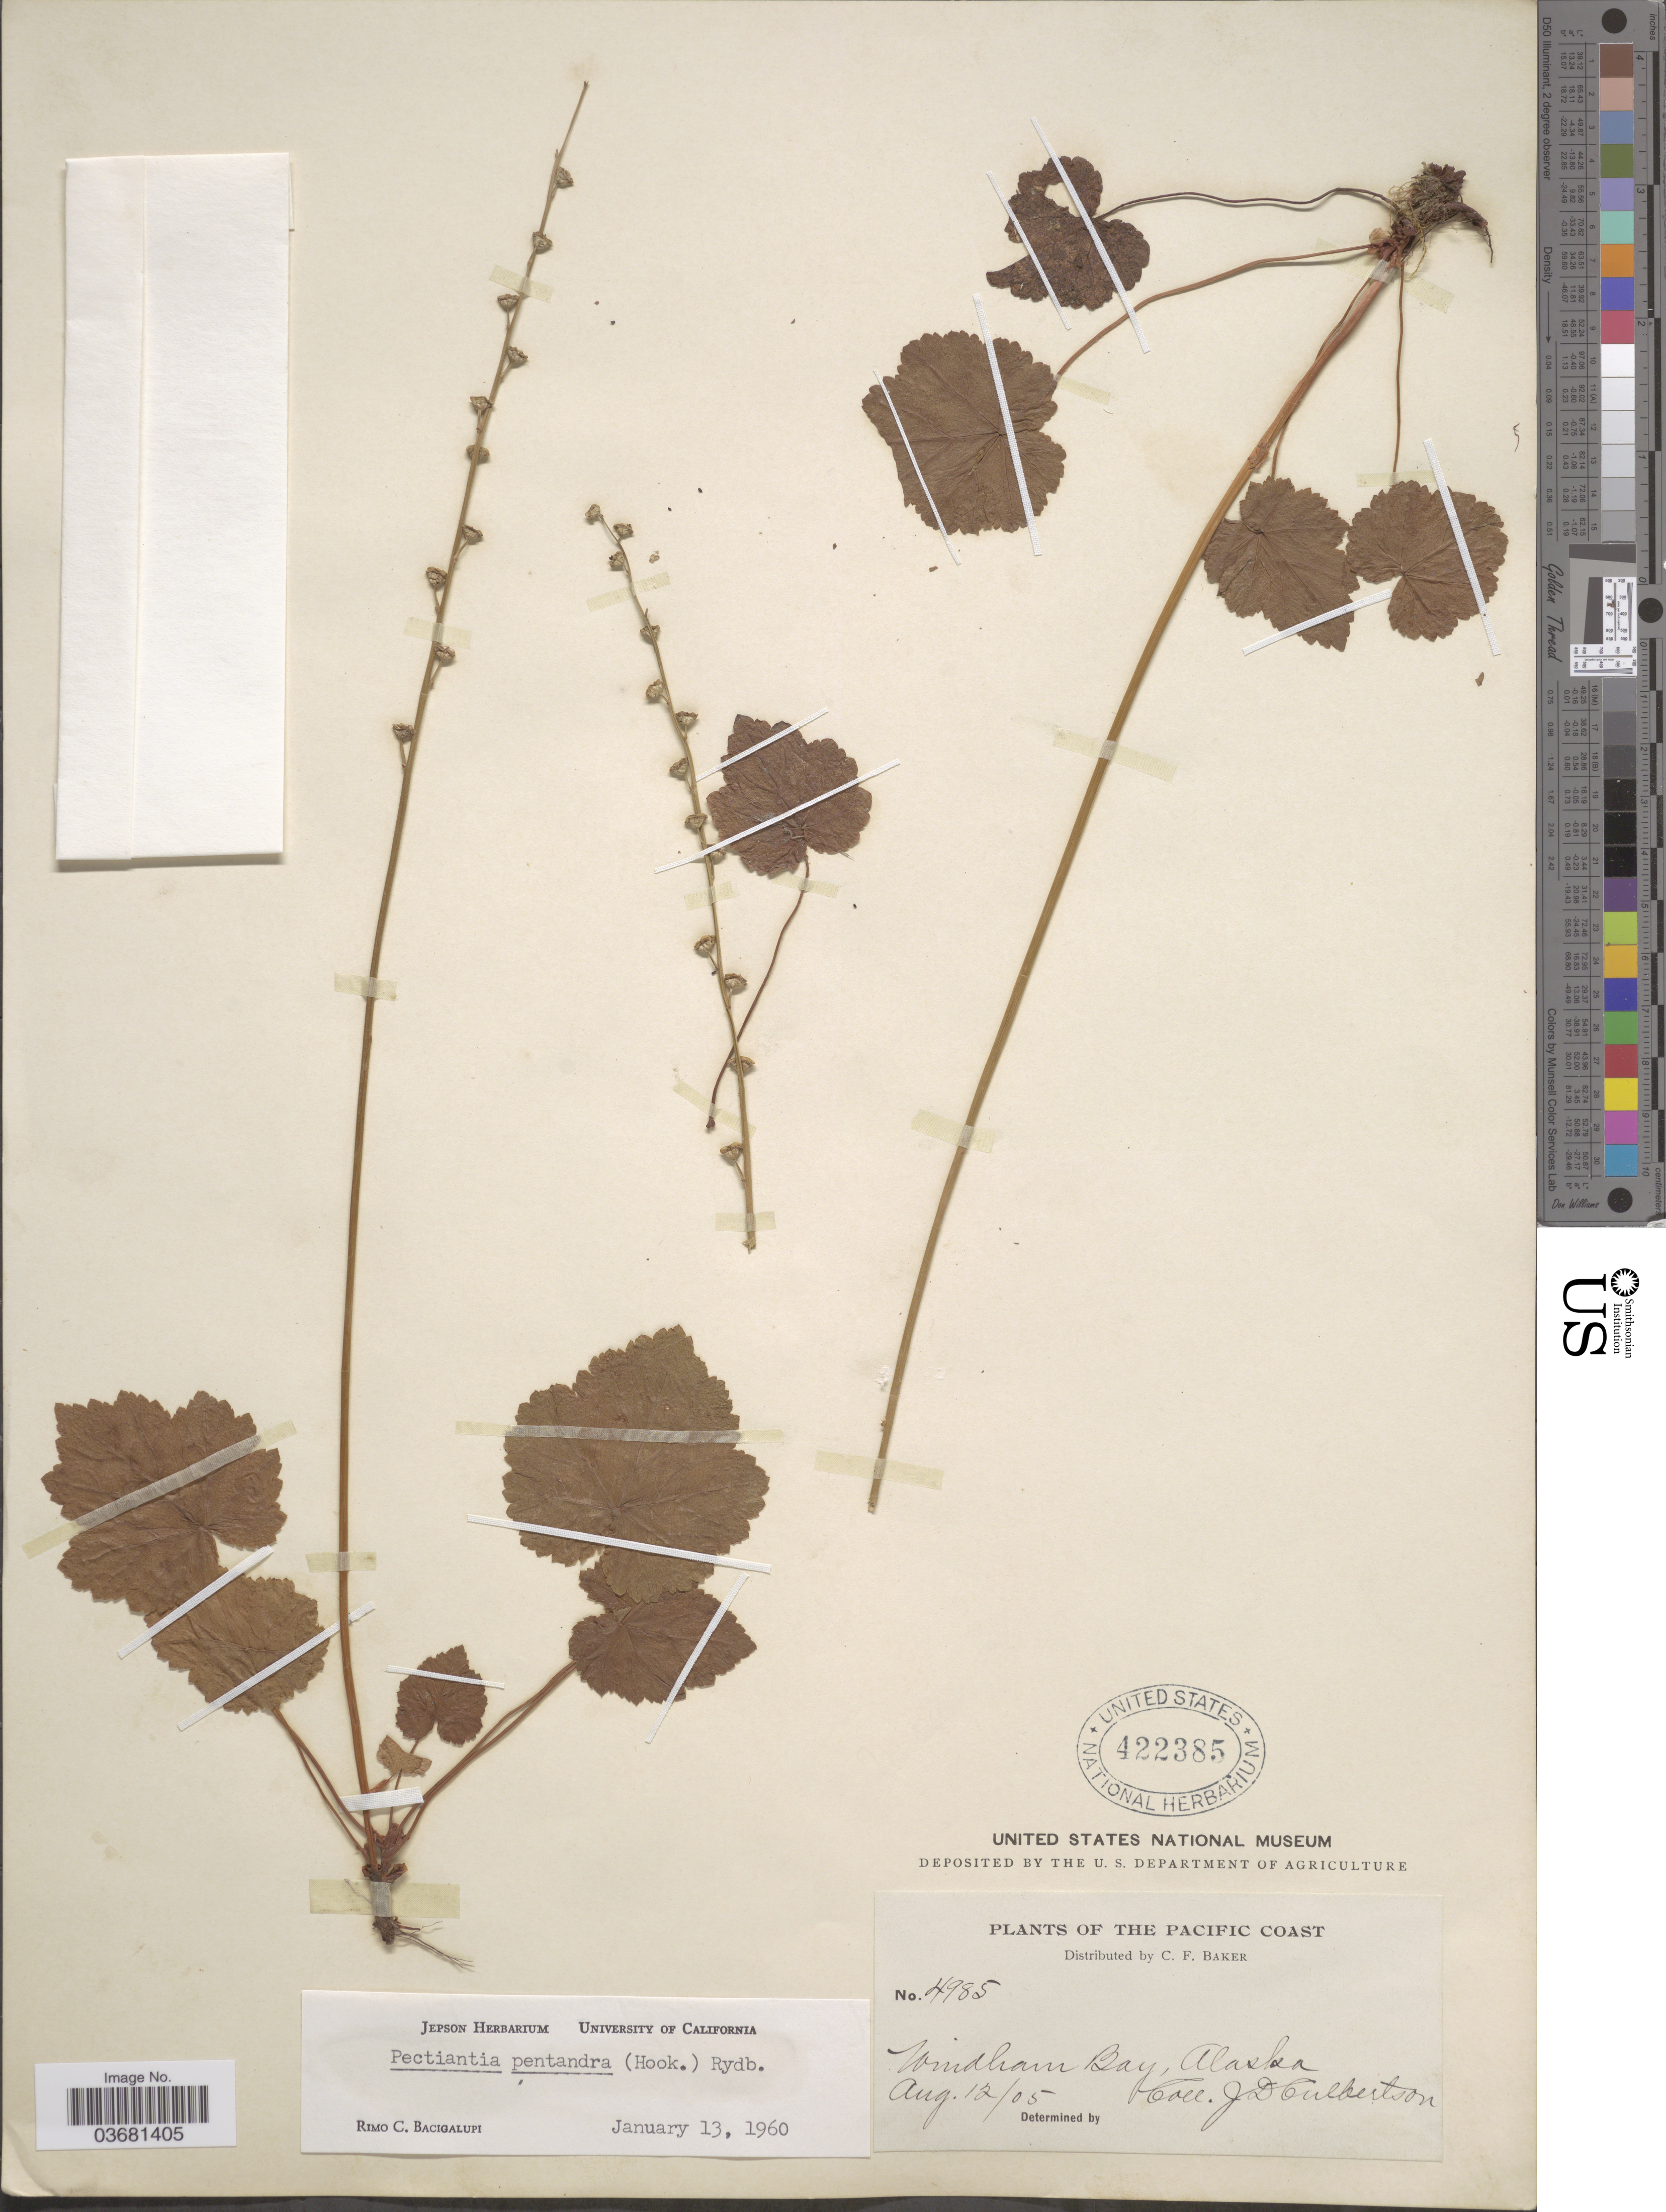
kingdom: Plantae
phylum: Tracheophyta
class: Magnoliopsida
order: Saxifragales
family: Saxifragaceae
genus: Mitella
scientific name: Mitella pentandra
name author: Hook.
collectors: J. Culbertson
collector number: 4985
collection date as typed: Transcribed d/m/y: 12/8/5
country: United States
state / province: Alaska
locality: The Pacific Coast. Windham Bay.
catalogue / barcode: US 422385